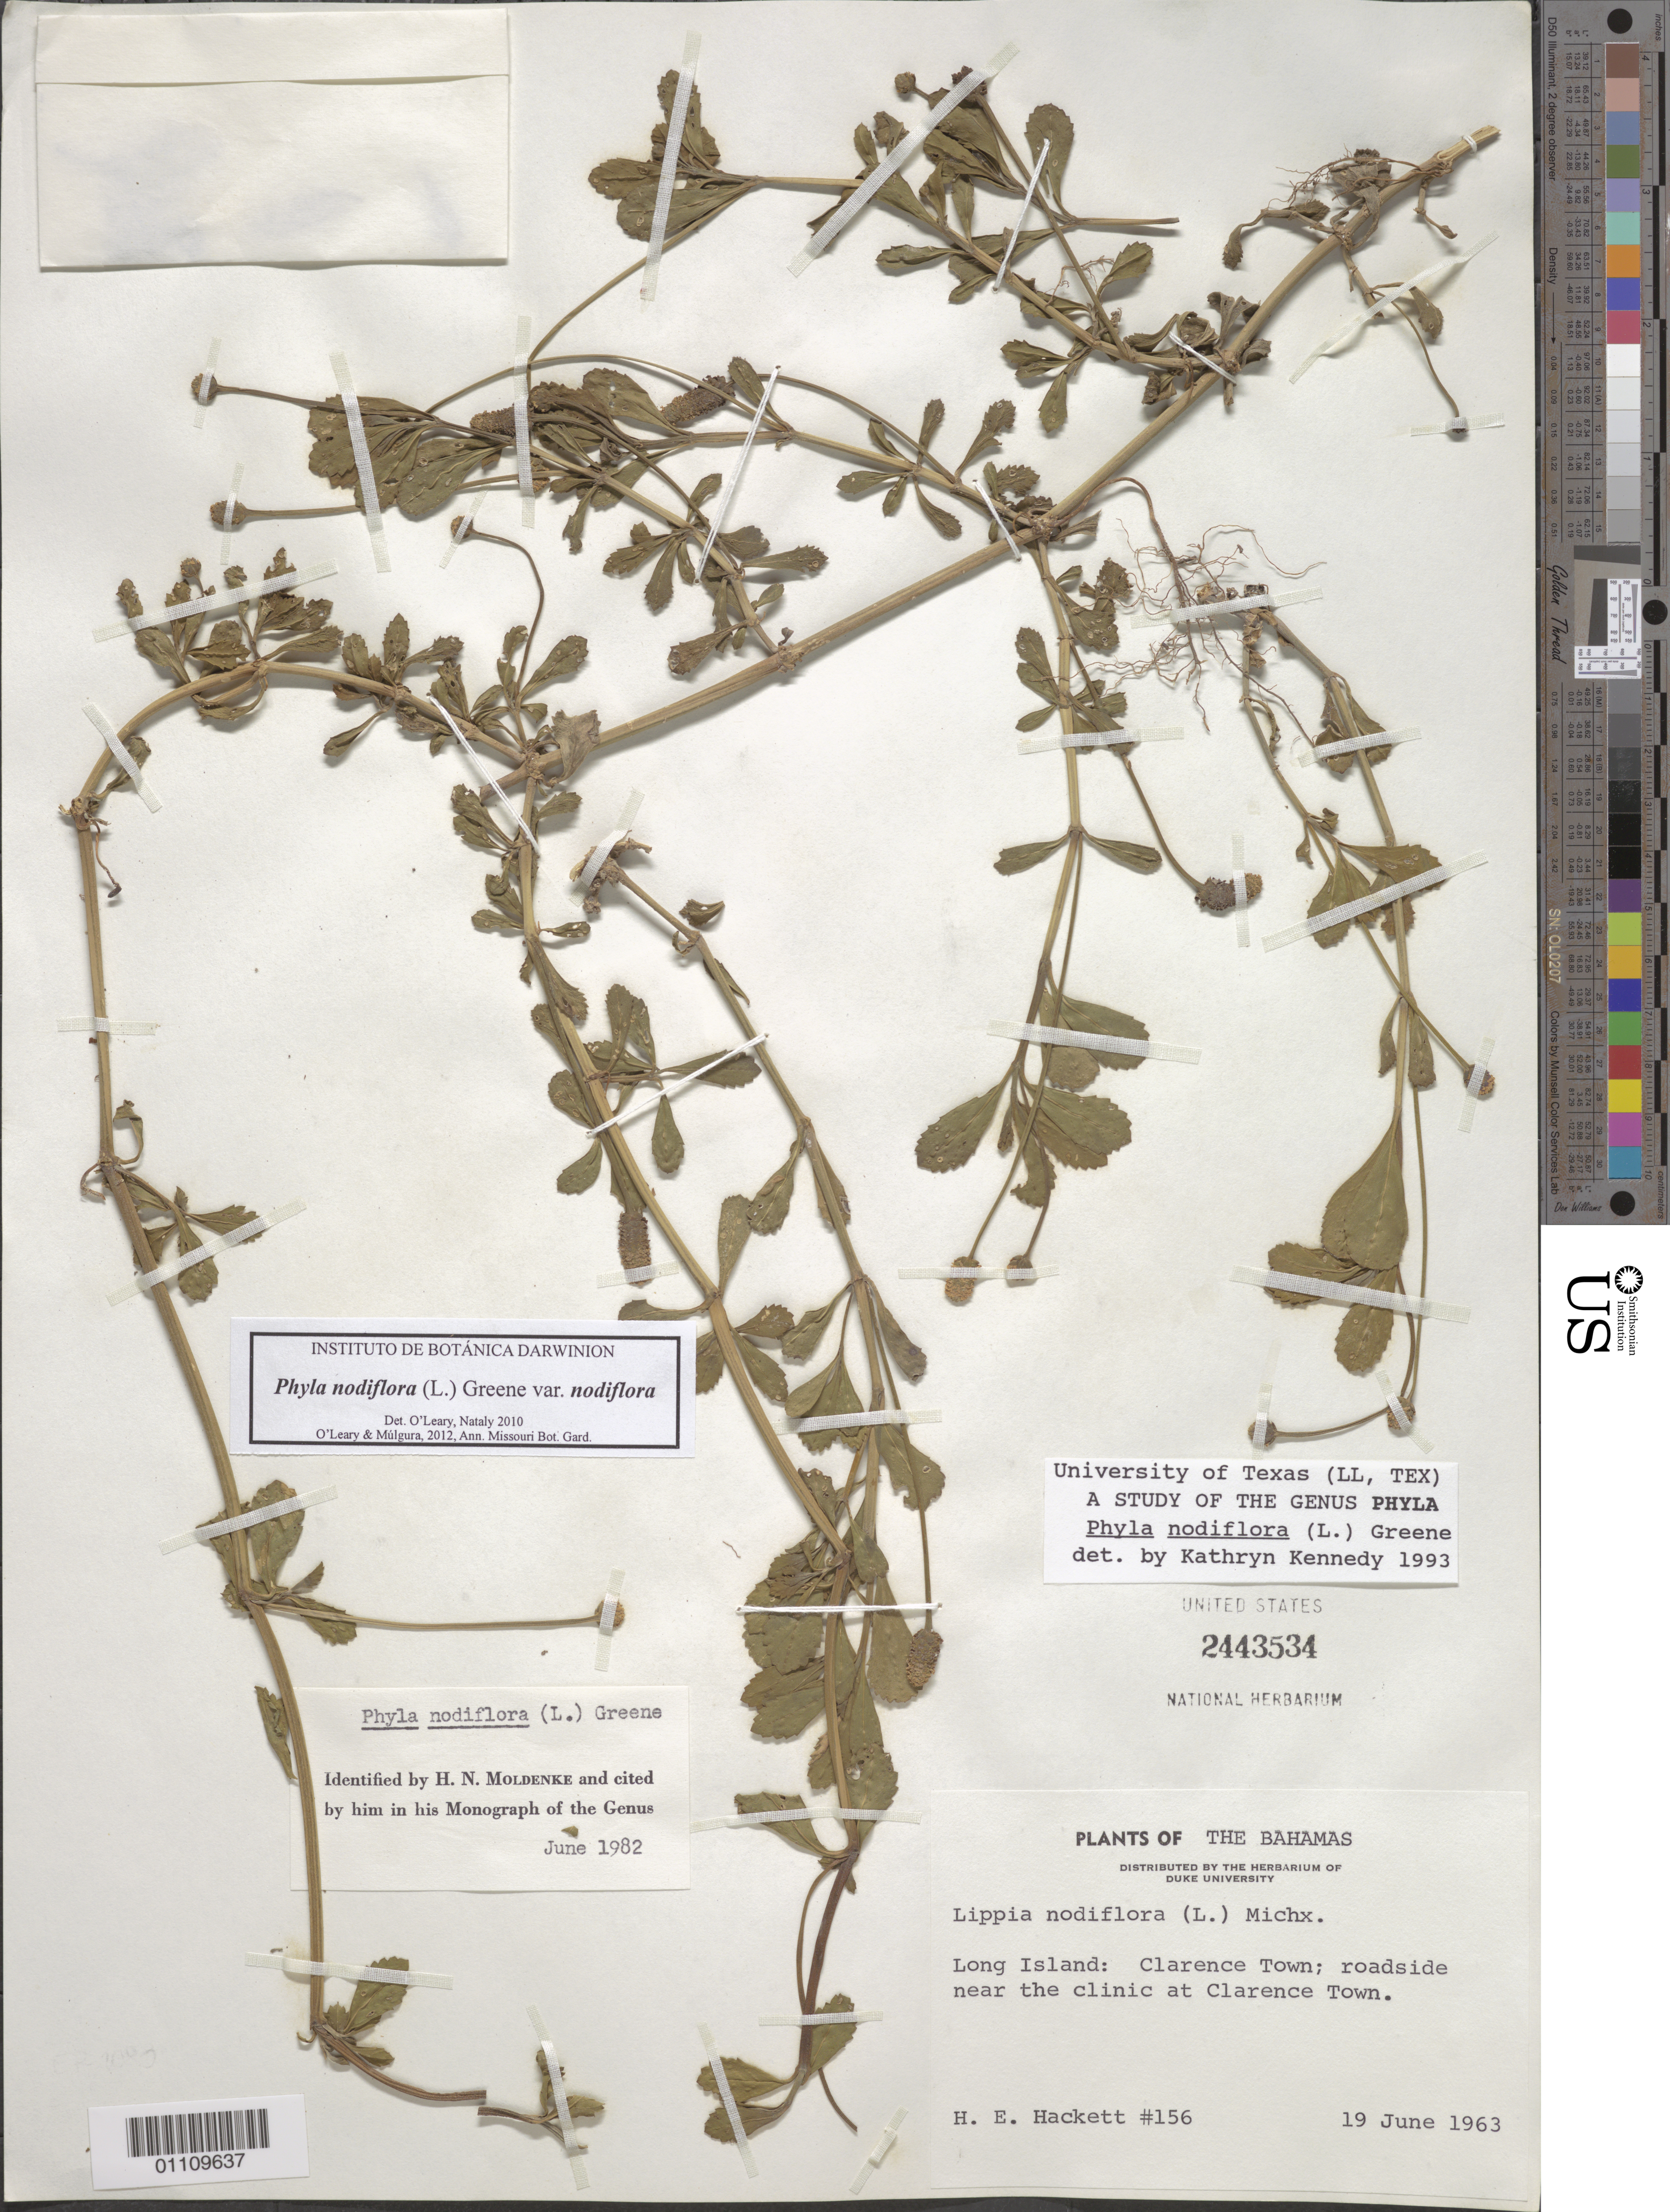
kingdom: Plantae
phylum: Tracheophyta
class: Magnoliopsida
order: Lamiales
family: Verbenaceae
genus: Phyla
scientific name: Phyla nodiflora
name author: (L.) Greene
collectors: H. E. Hackett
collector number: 156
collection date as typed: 19 Jun 1963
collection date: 1963-06-19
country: Bahamas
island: Long I.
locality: Clarence Town, near the clinic at Clarence Town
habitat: Roadside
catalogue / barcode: US 2443534